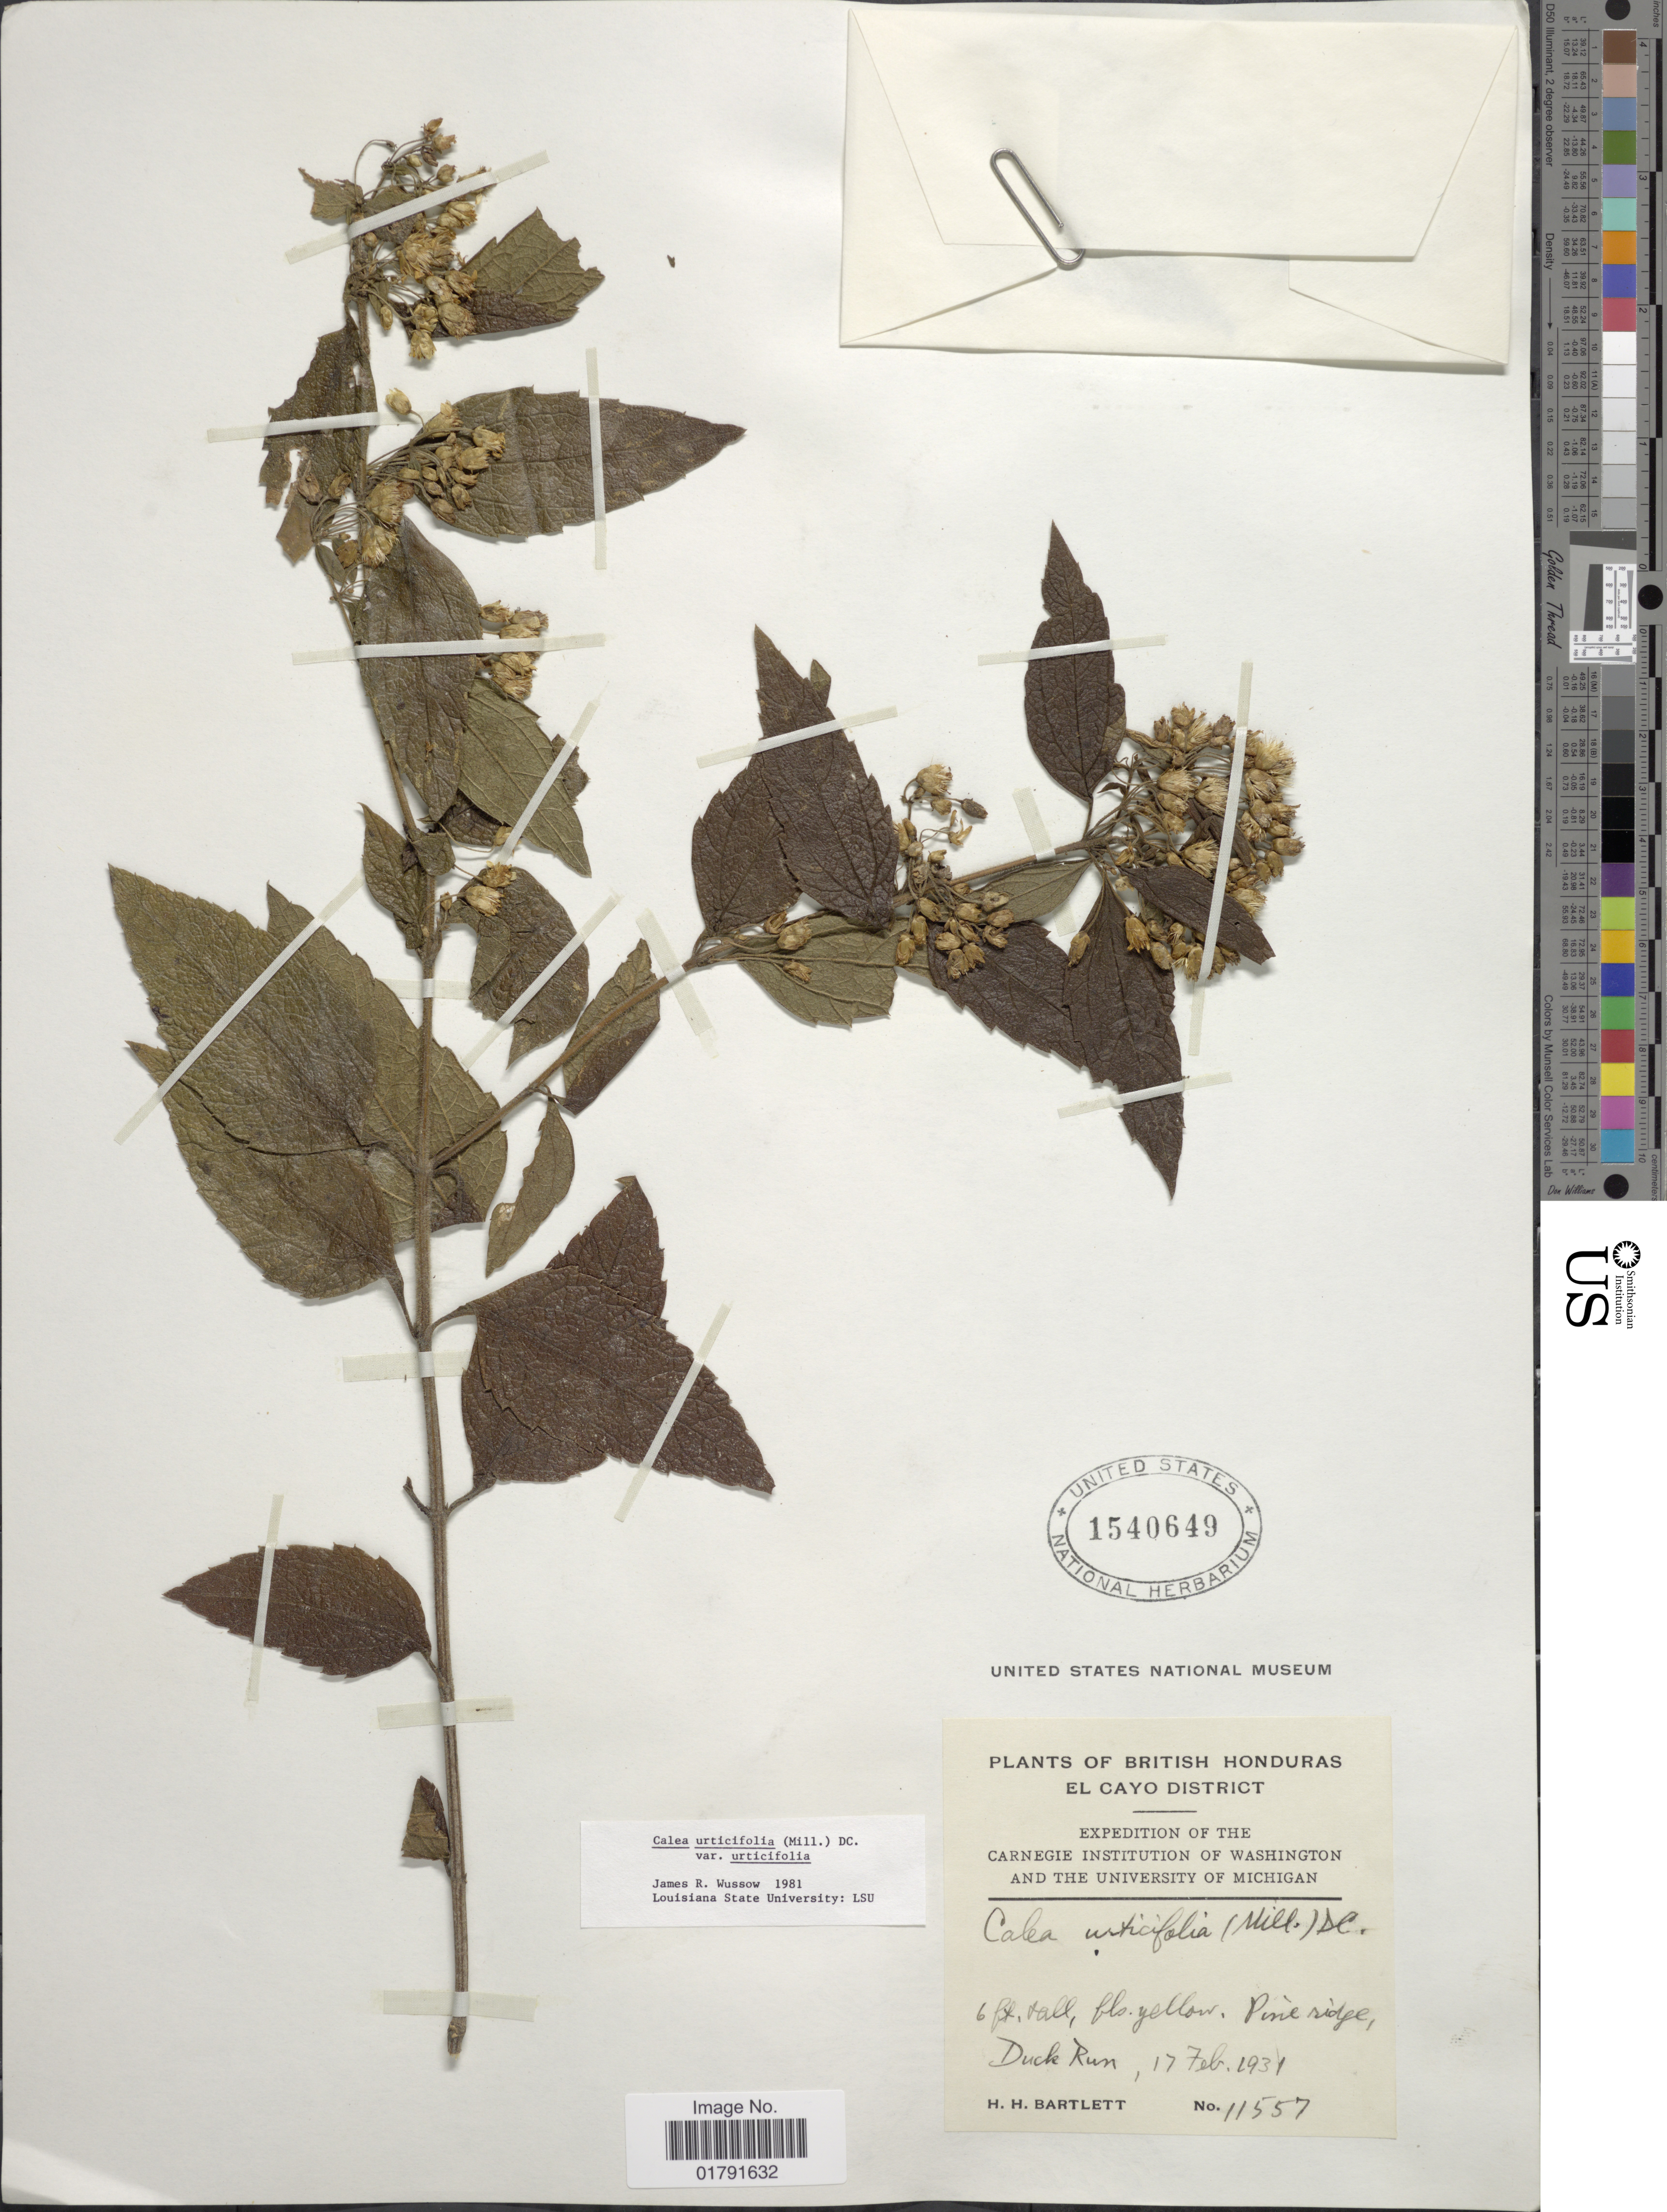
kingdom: Plantae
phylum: Tracheophyta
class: Magnoliopsida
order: Asterales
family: Asteraceae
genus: Calea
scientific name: Calea urticifolia var. urticifolia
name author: (Mill.) DC.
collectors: H. H. Bartlett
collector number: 11557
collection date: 1931-02-17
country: Belize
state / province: Cayo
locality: British Honduras, El Cayo District, Pine ridge, Duck Run.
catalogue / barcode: US 1540649